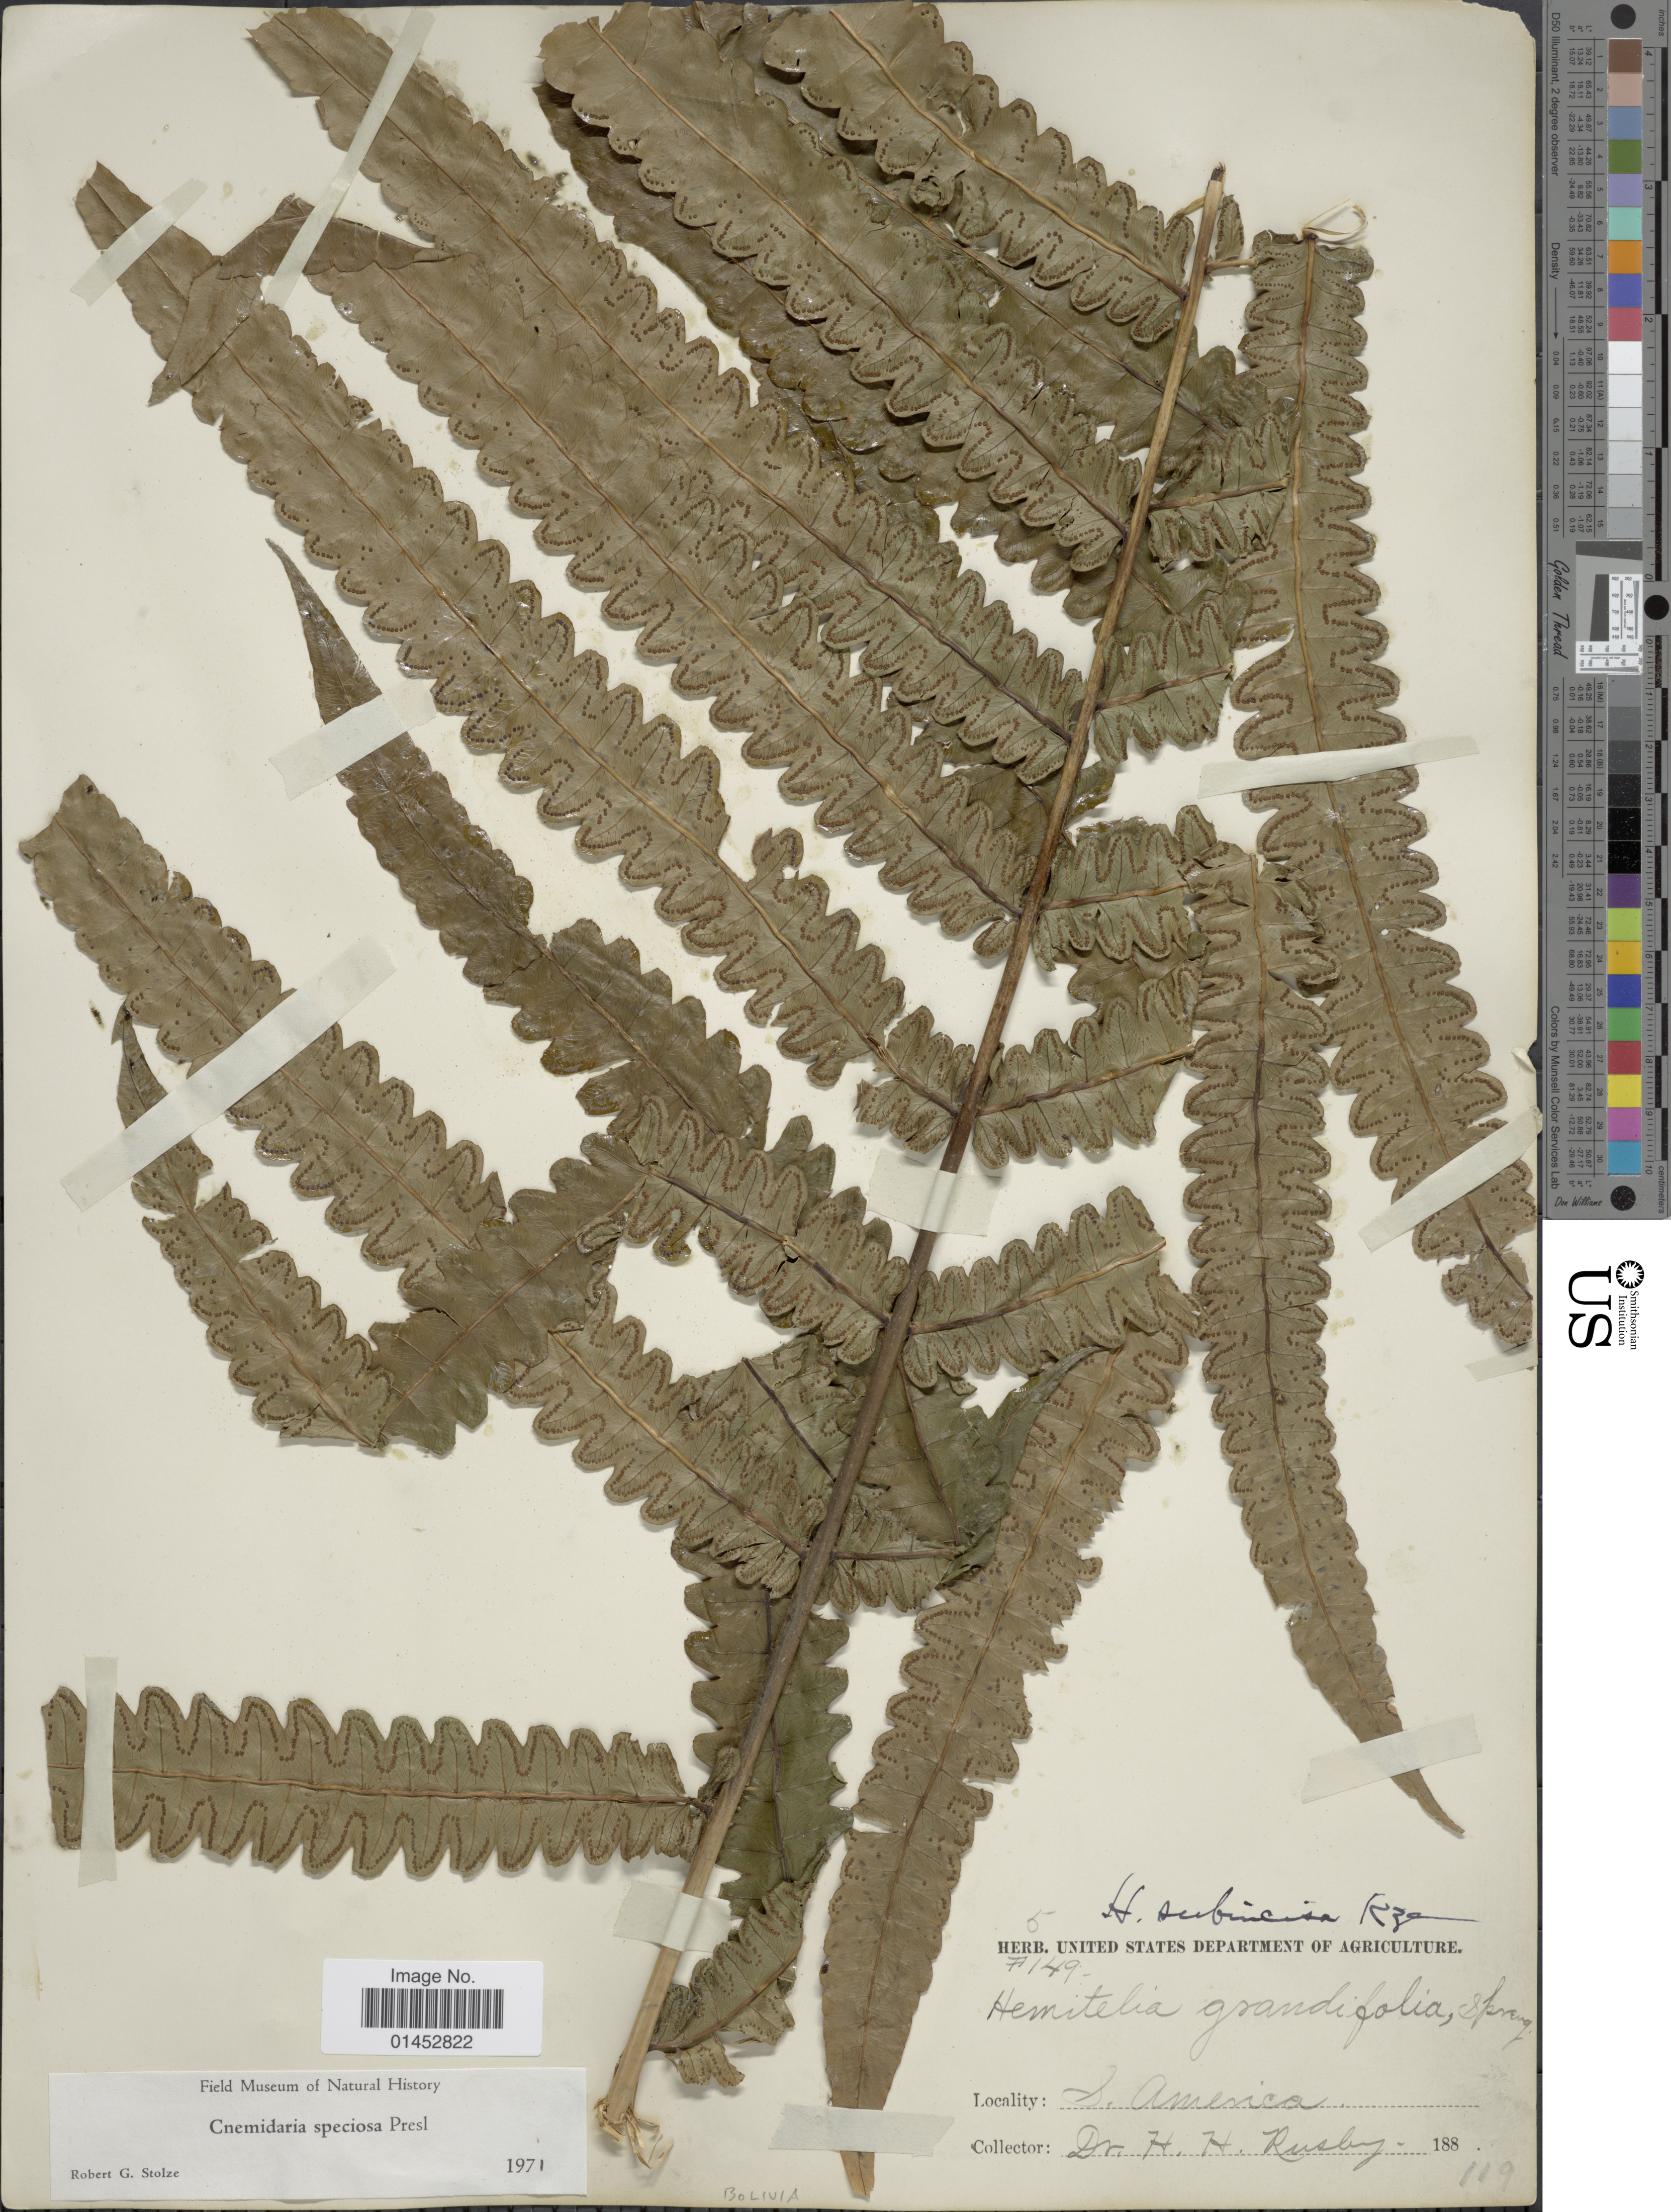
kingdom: Plantae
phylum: Tracheophyta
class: Polypodiopsida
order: Cyatheales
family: Cyatheaceae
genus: Cyathea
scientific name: Cyathea speciosa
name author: Humb. & Bonpl. ex Willd.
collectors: H. H. Rusby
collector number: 149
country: Bolivia